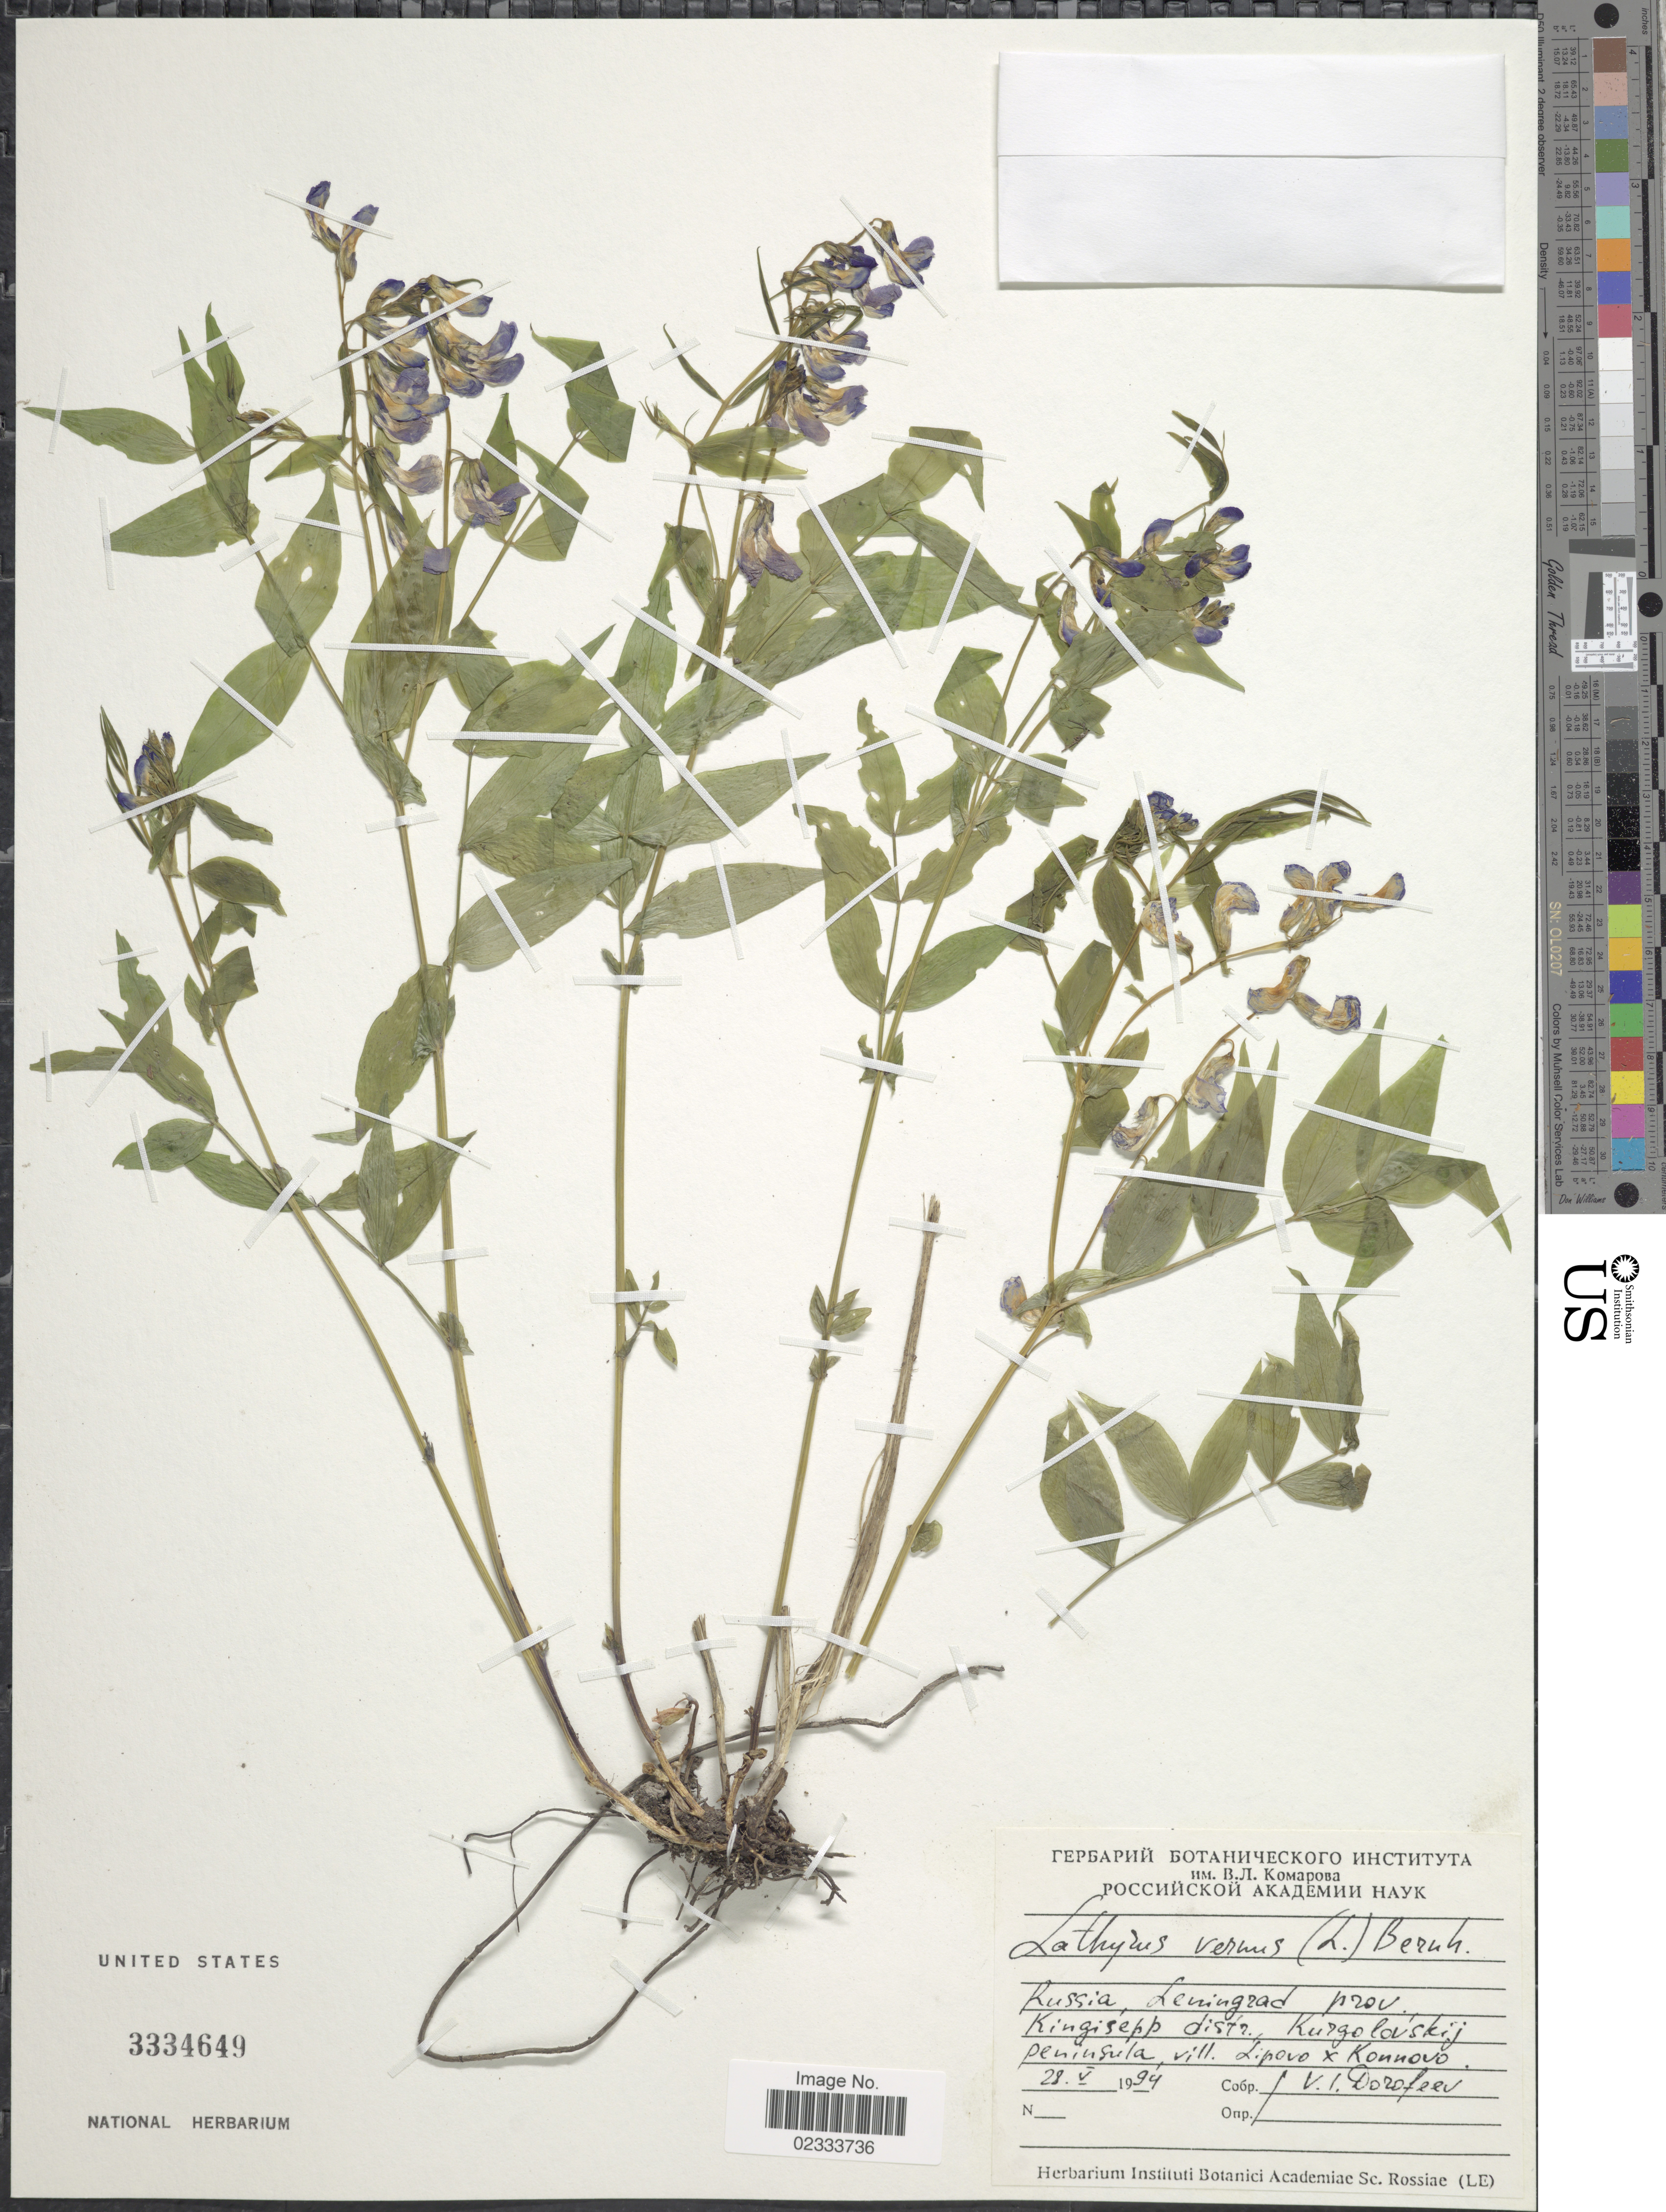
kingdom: Plantae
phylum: Tracheophyta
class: Magnoliopsida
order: Fabales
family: Fabaceae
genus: Lathyrus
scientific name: Lathyrus vernus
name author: (L.) Bernh.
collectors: V. Dorofeev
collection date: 1994-05-28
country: Russian Federation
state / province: Leningrad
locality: Kingisepp distr. Kurgoldvskij peninsula, vill. Lipoco and Konnovo.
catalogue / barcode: US 3334649